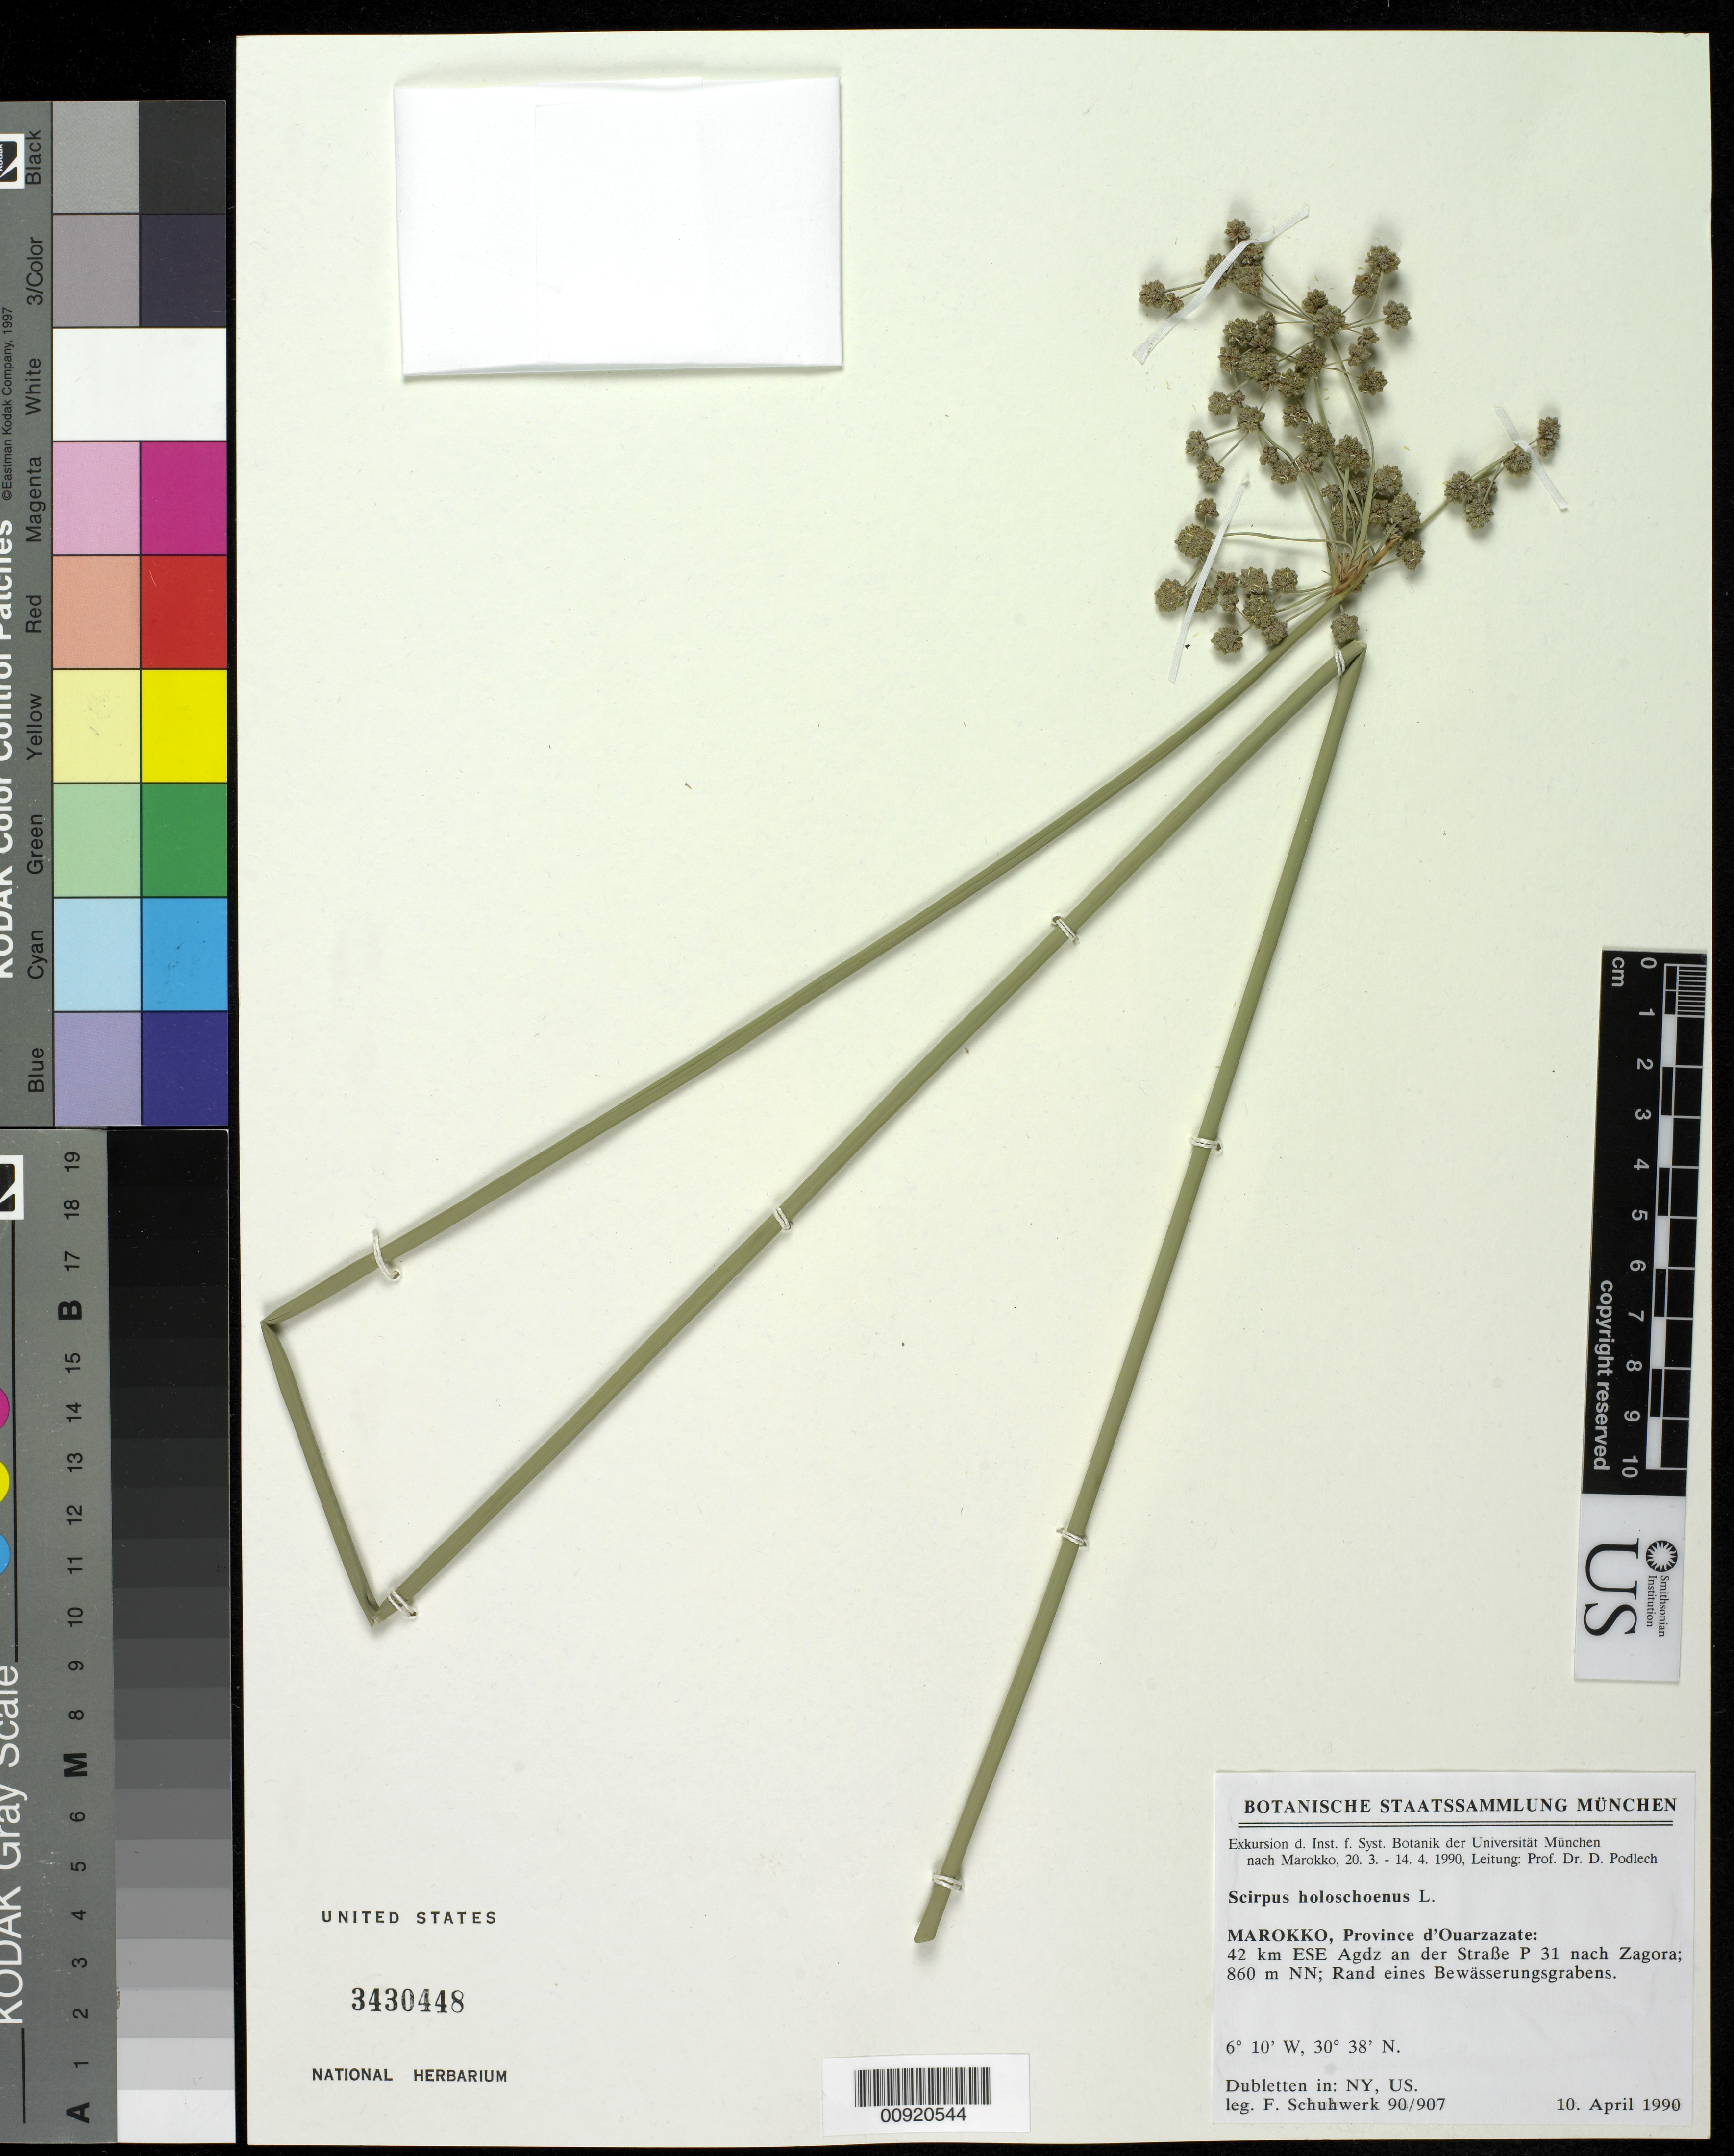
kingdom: Plantae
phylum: Tracheophyta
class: Liliopsida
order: Poales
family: Cyperaceae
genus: Scirpoides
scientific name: Scirpoides globifera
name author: (L. f.) Soják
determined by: Strong, M. T., (US), Smithsonian Institution - National Museum of Natural History (UNITED STATES)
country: Morocco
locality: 42 km ESE Agdz an des Strasse P31 nach Zagora; 860 m. NN; Rand eines Bewasserungsgrabens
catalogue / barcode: US 3430448